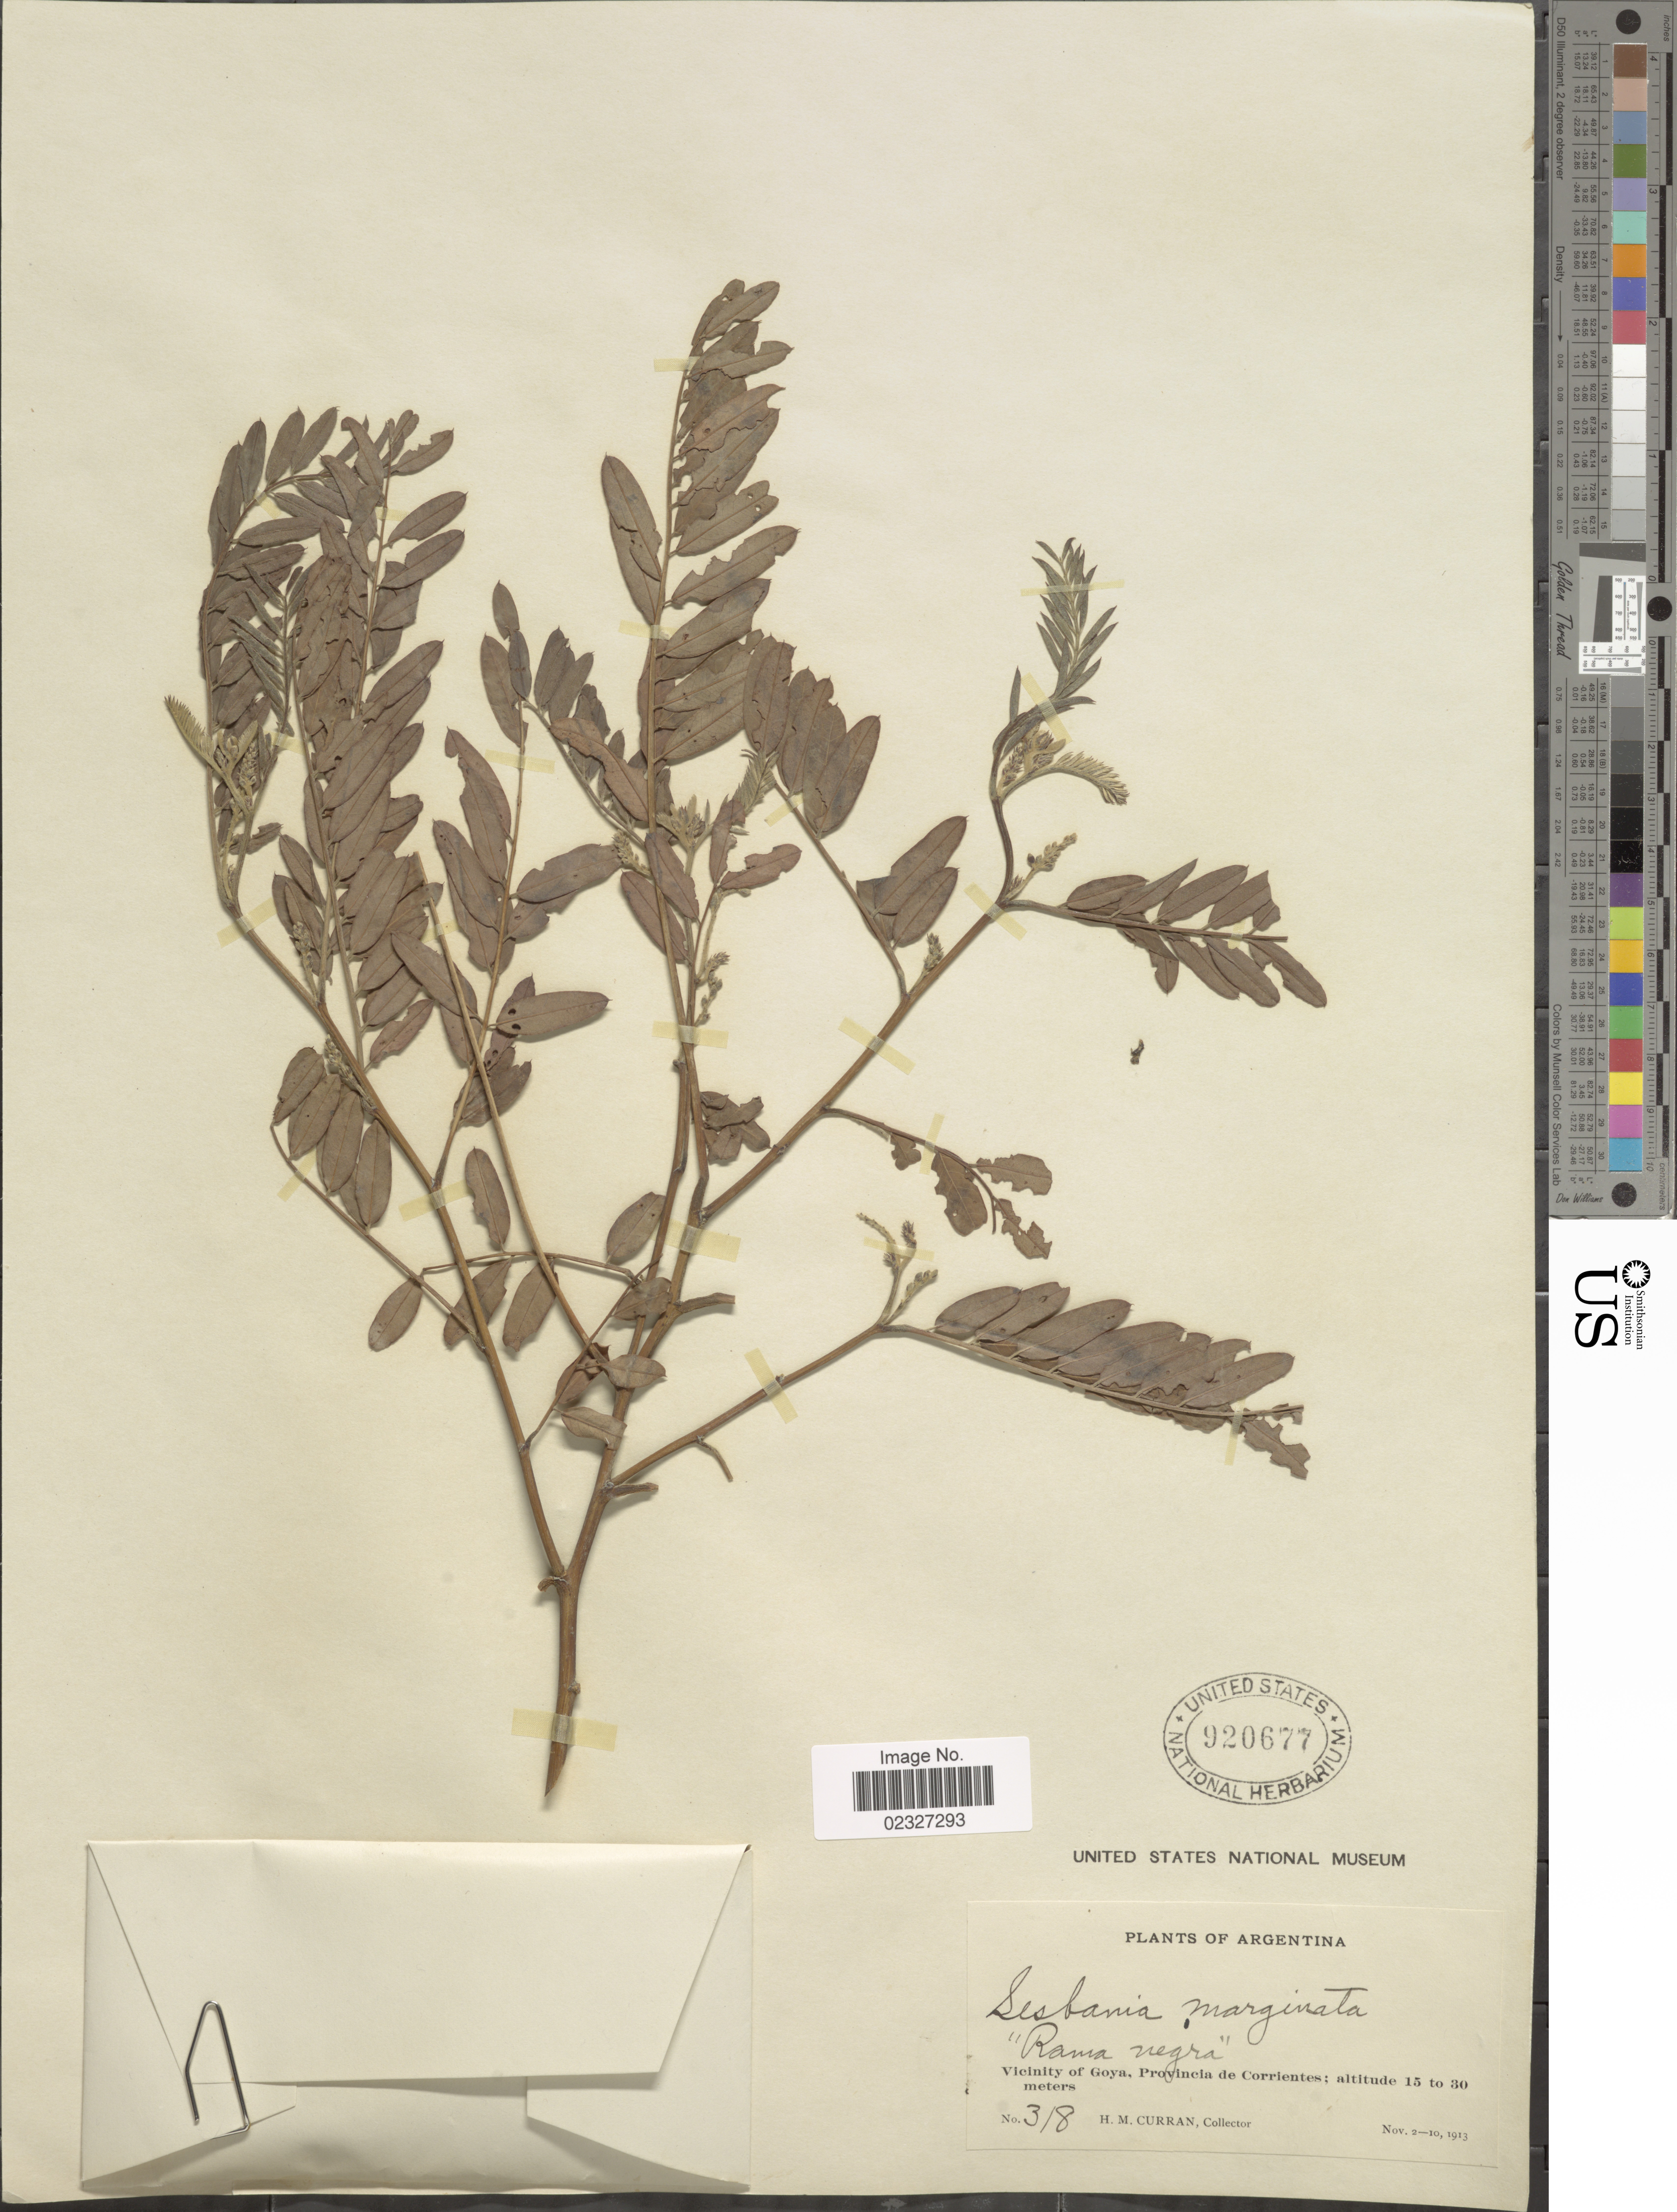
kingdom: Plantae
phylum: Tracheophyta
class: Magnoliopsida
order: Fabales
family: Fabaceae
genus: Sesbania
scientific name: Sesbania virgata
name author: (Cav.) Pers.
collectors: H. M. Curran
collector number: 318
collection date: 1913-11-02/1913-11-10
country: Argentina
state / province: Corrientes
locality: Vicinity of Goya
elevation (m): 15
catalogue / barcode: US 920677